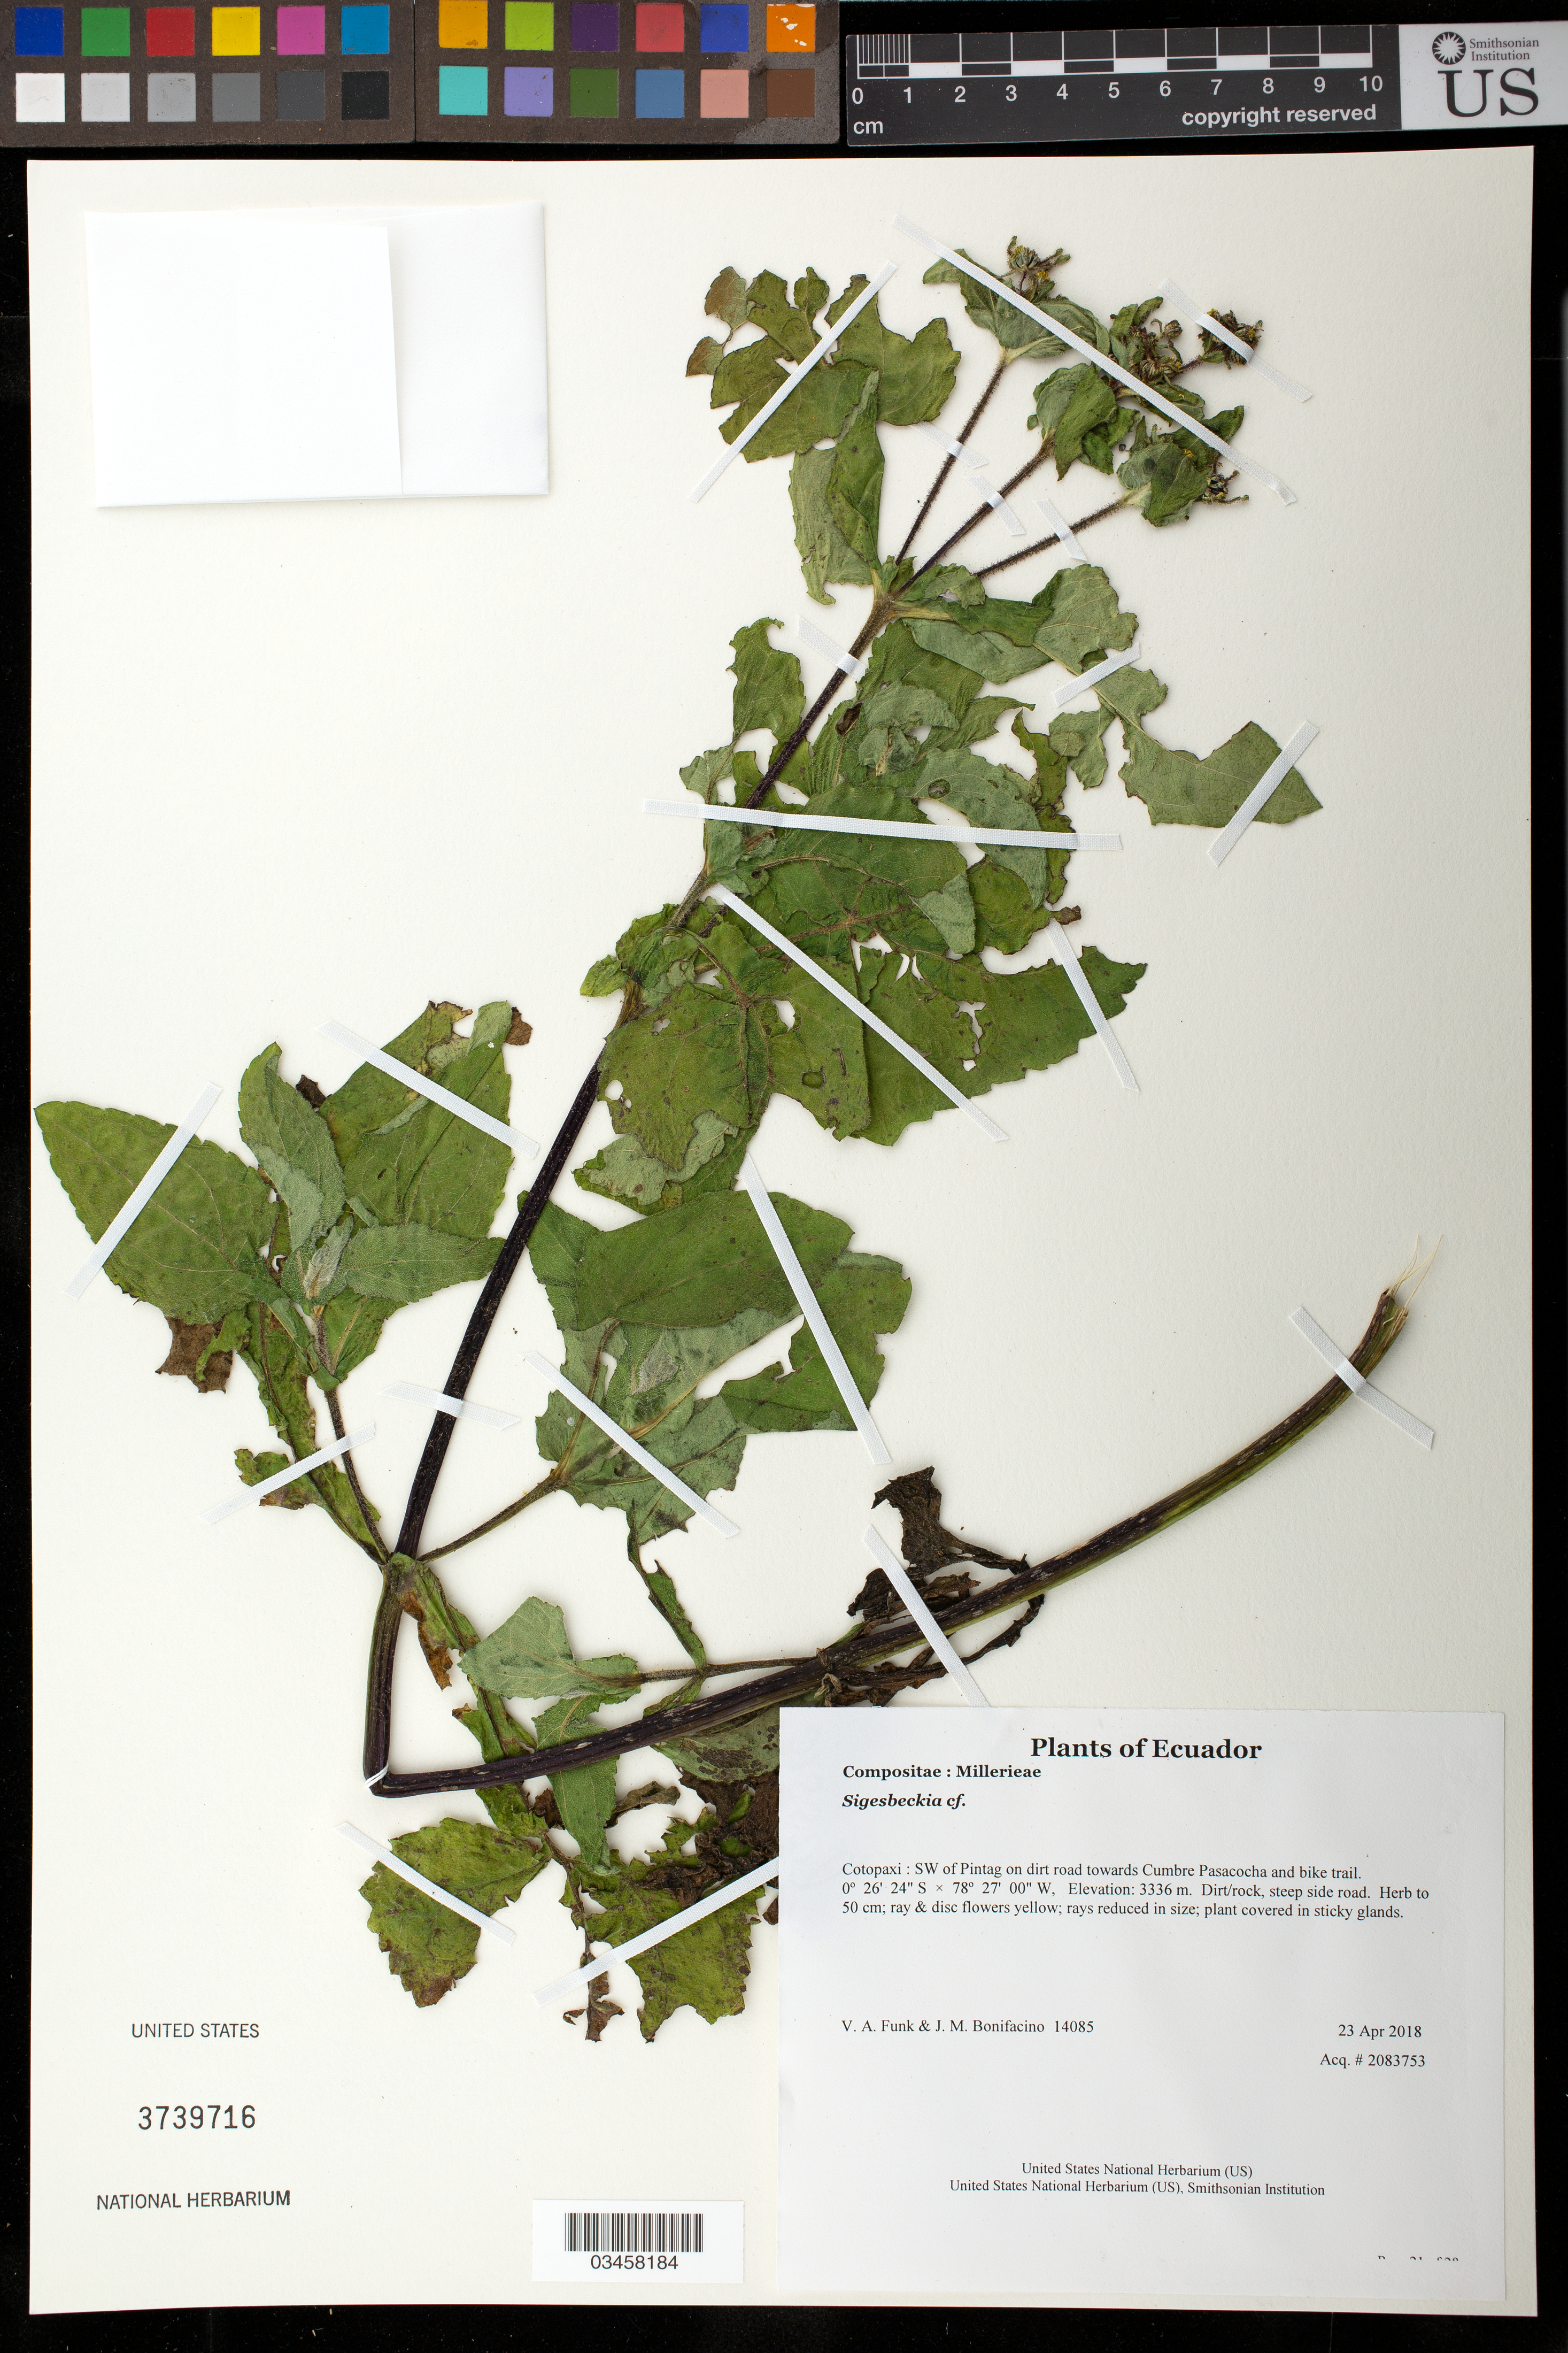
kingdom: Plantae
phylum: Tracheophyta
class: Magnoliopsida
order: Asterales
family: Asteraceae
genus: Sigesbeckia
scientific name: Sigesbeckia sp.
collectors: V. Funk & M. Bonifacino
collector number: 14085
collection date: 2018-04-23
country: Ecuador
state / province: Cotopaxi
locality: SW of Pintag on dirt road towards Cumbre Pasacocha and bike trail.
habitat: Dirt/rock, steep side road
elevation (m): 3336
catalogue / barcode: US 3739716